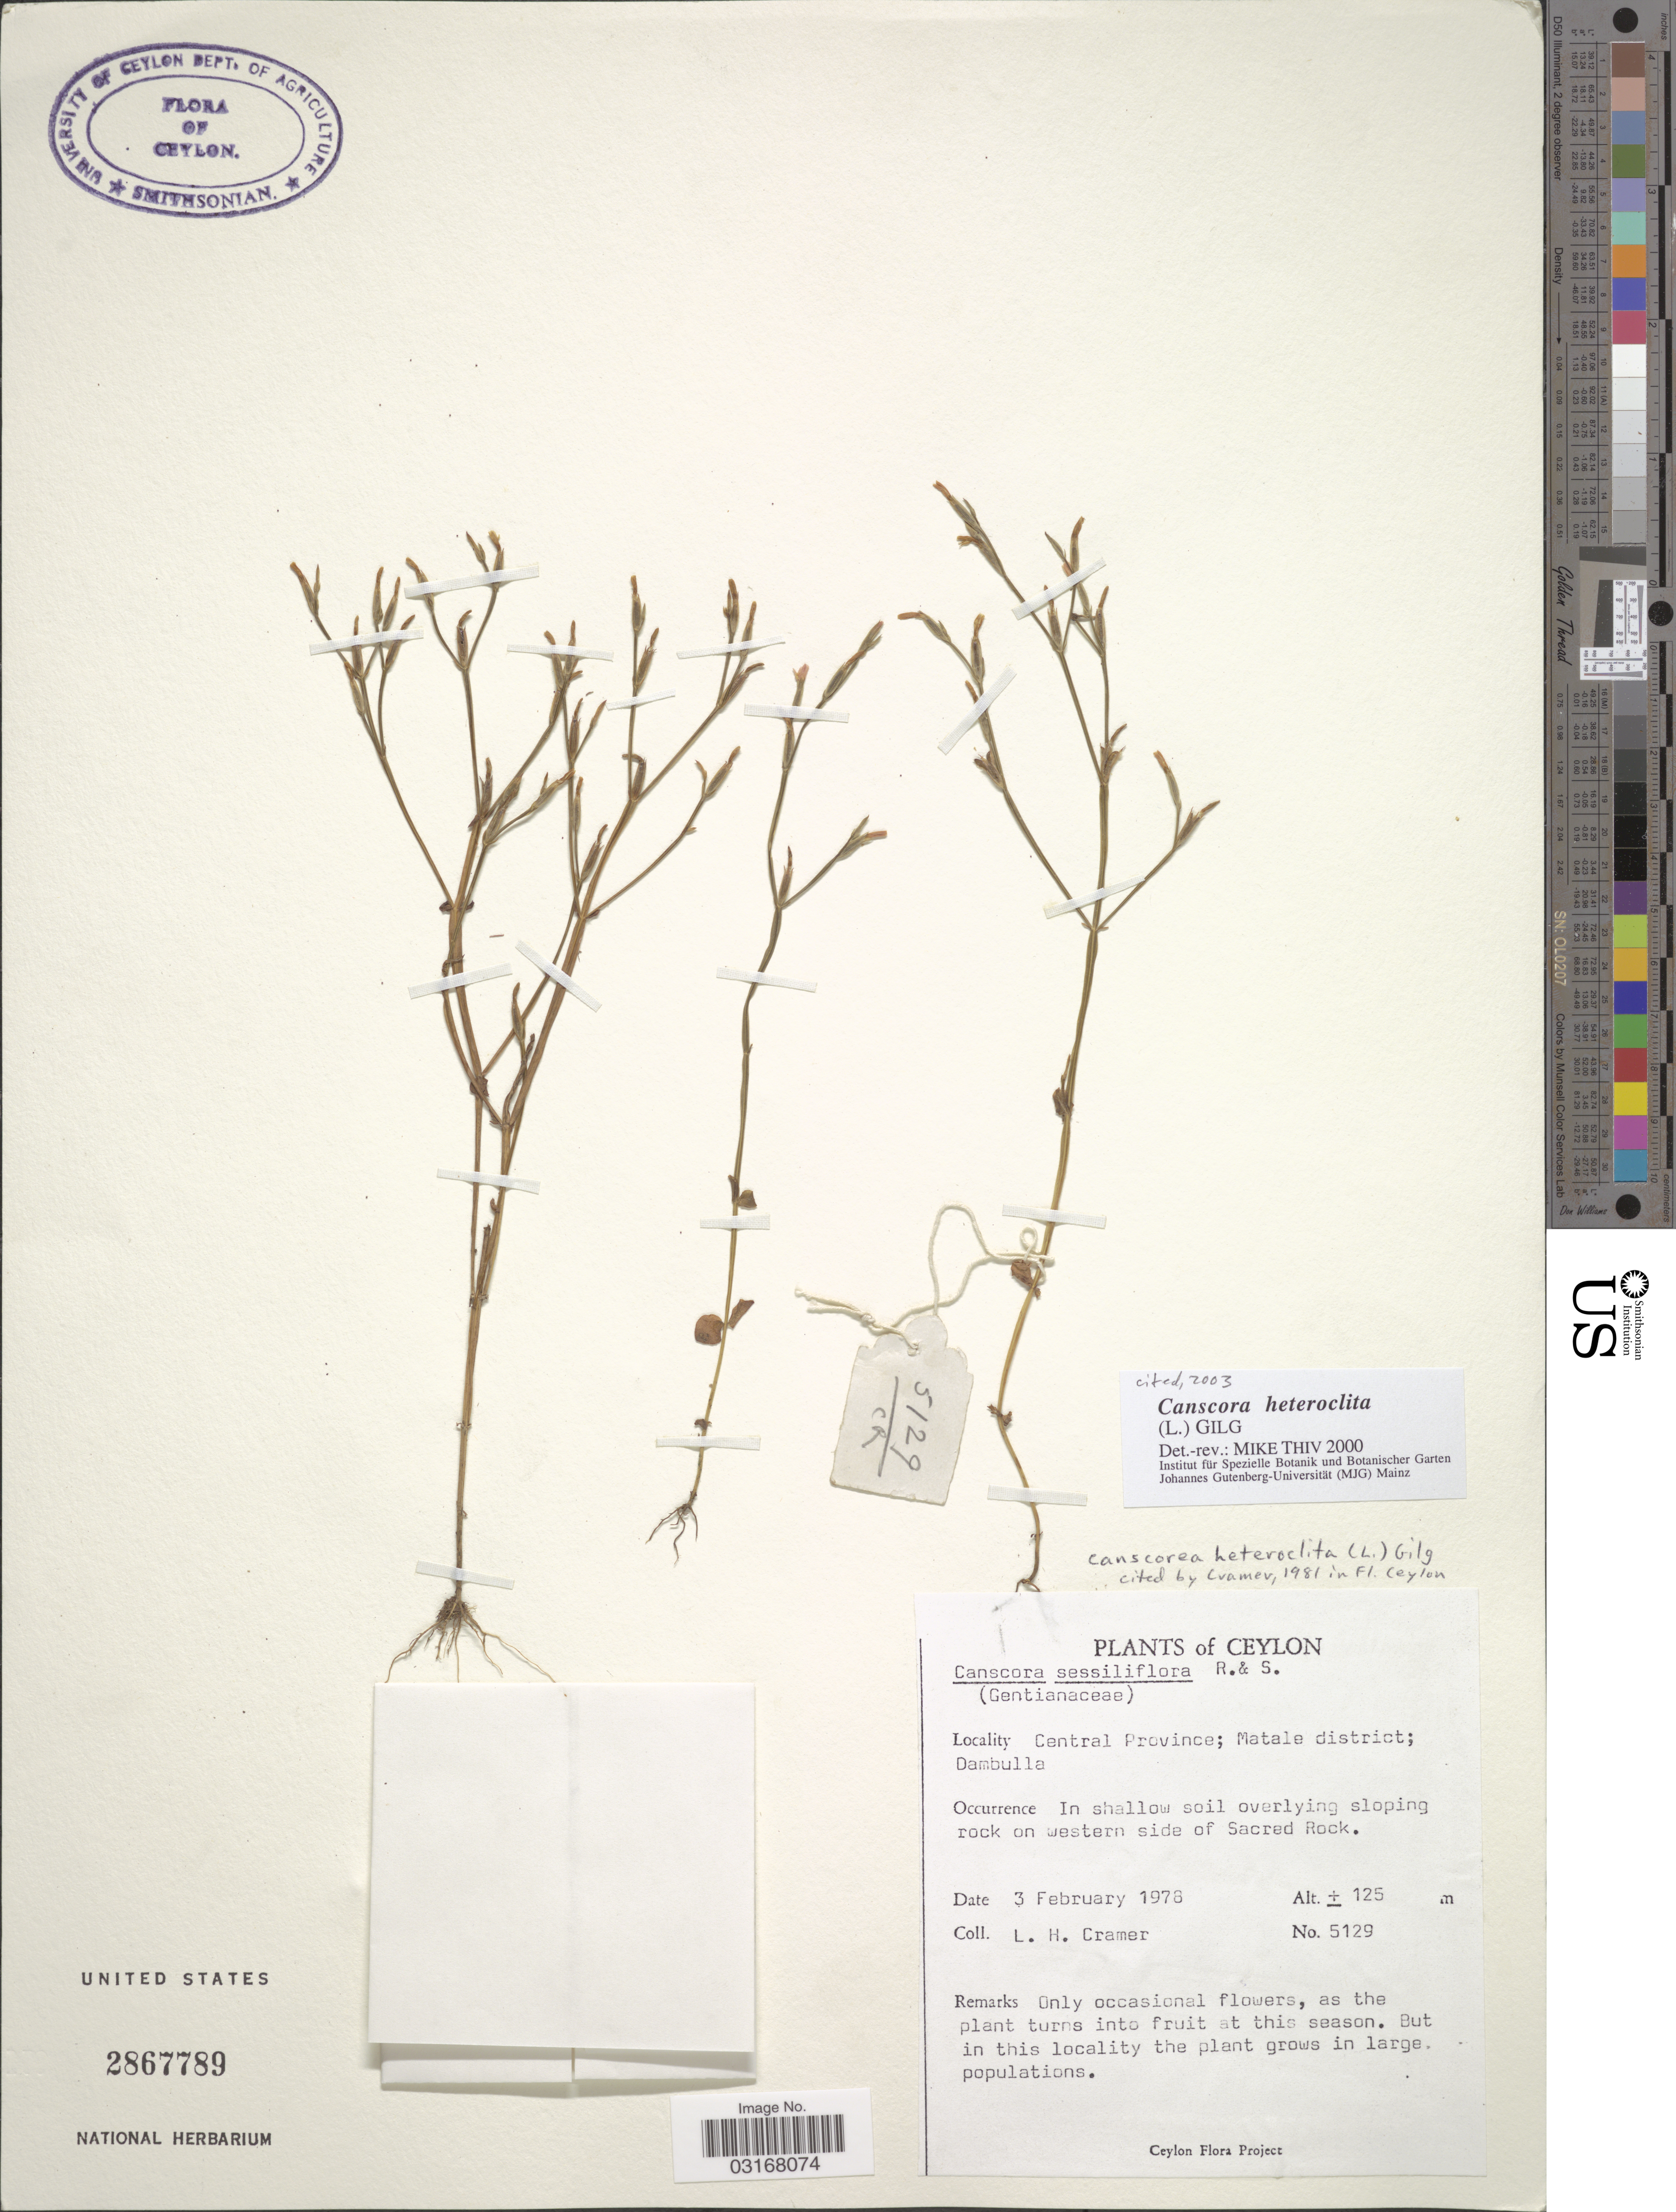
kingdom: Plantae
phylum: Tracheophyta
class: Magnoliopsida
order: Gentianales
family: Gentianaceae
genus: Canscora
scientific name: Canscora heteroclita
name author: (L.) Gilg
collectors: L. H. Cramer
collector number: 5129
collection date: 1978-02-03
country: Sri Lanka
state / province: Central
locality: Ceylon. Matale district; Dambulla. Overlying sloping rock on western side of Sacred Rock.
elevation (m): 125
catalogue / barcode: US 2867789